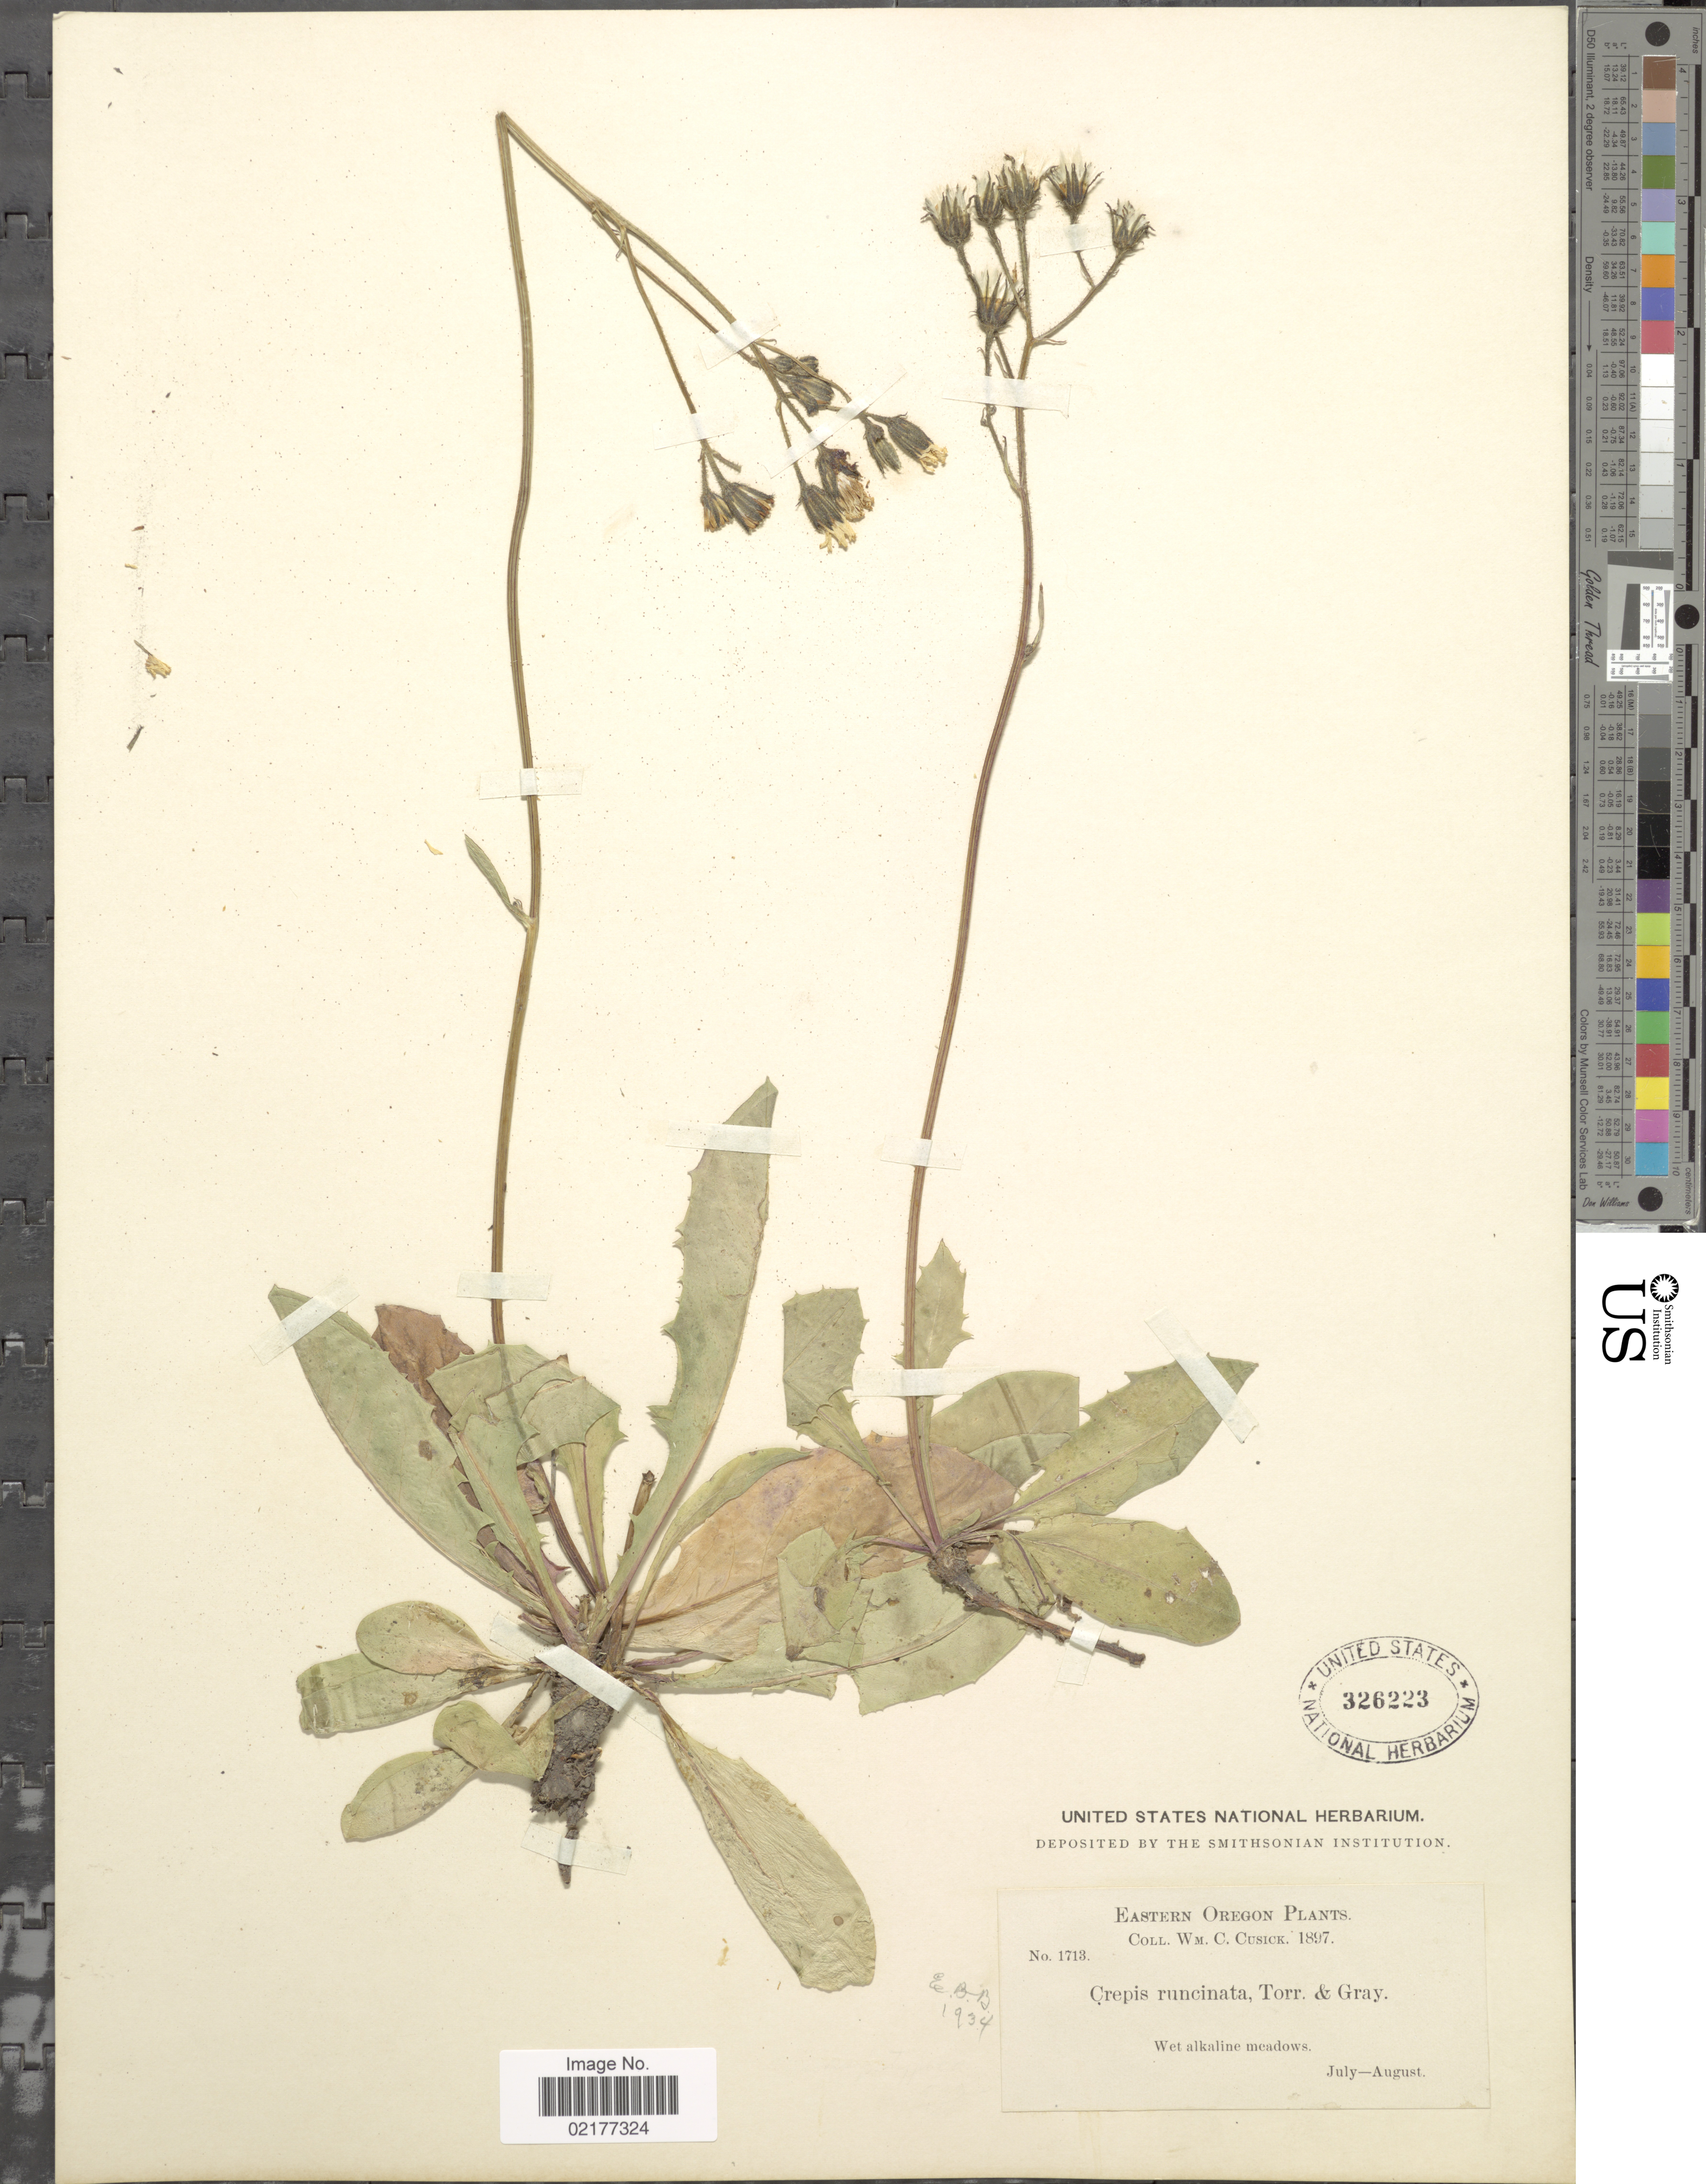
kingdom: Plantae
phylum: Tracheophyta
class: Magnoliopsida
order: Asterales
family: Asteraceae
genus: Crepis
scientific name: Crepis runcinata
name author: Torr. & A. Gray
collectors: W. C. Cusick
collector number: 1713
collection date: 1897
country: United States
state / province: Oregon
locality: Eastern Oregon, Wet Alkaline meadows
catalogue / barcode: US 326223